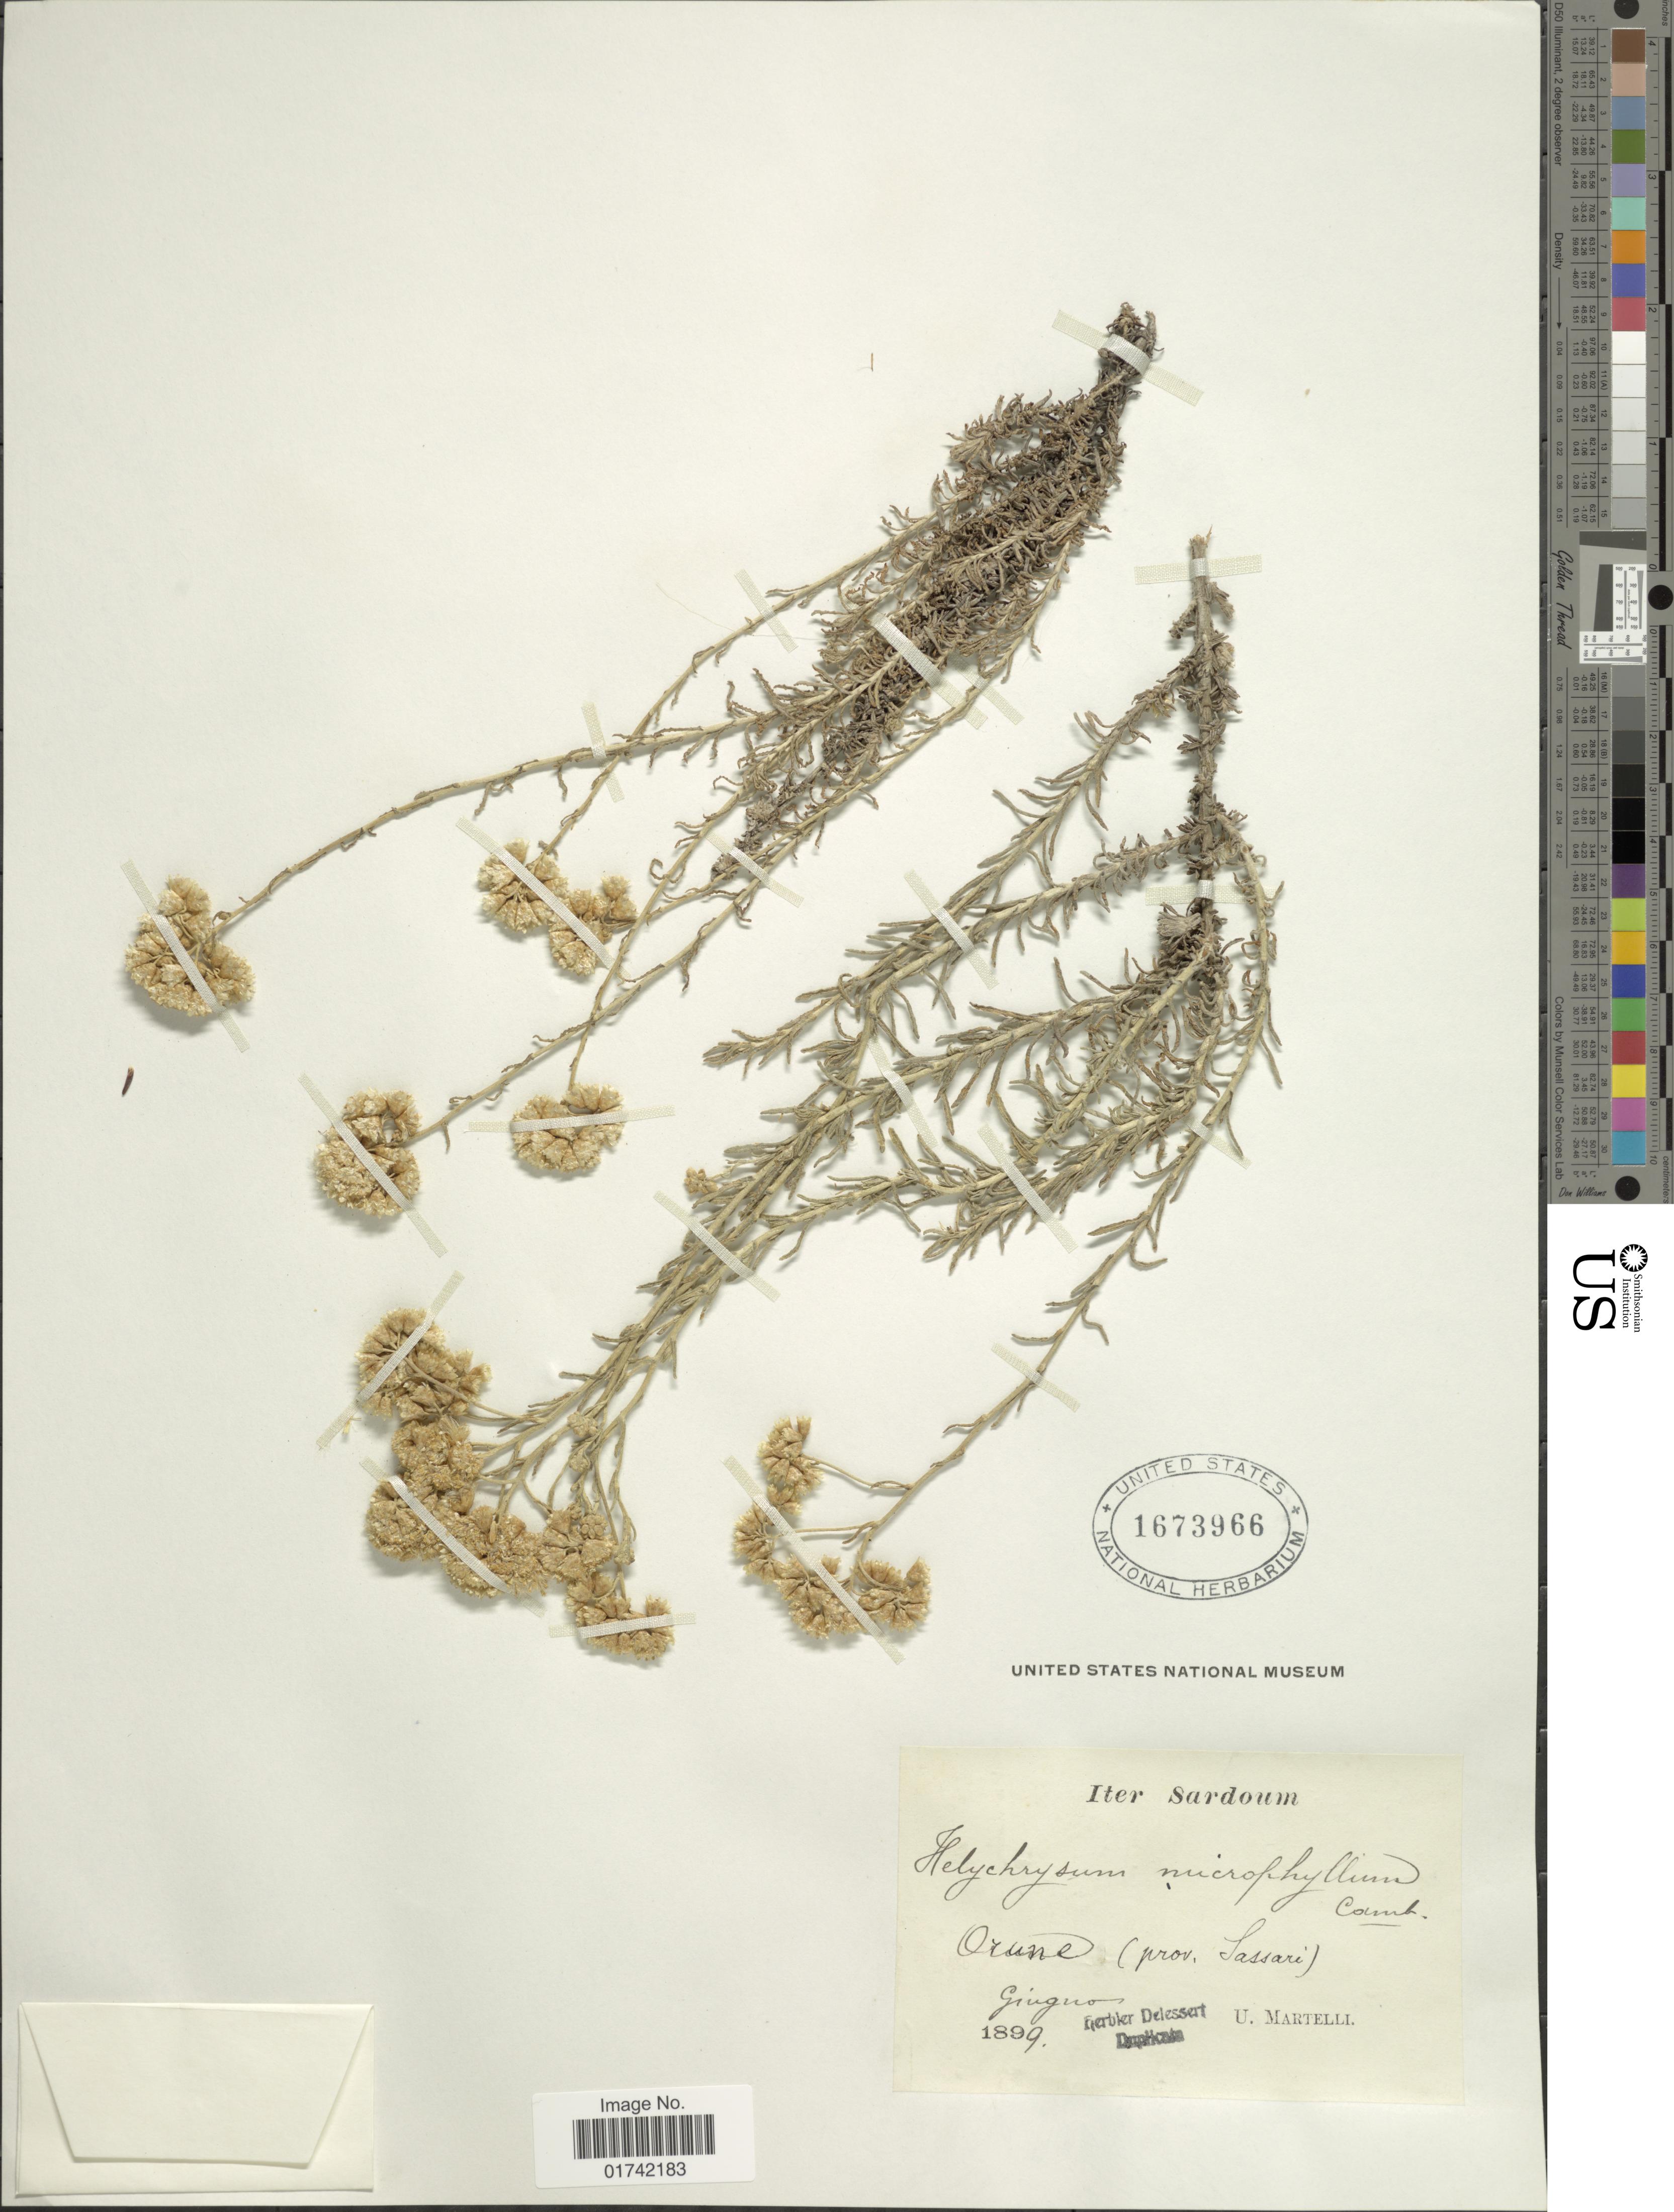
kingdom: Plantae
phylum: Tracheophyta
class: Magnoliopsida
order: Asterales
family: Asteraceae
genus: Helichrysum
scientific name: Helichrysum microphyllum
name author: Cambess.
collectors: U. Martelli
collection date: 1899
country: Italy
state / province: Sardegna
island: Sardinia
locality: Sardoum, Orune (Prov. Lassari)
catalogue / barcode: US 1673966